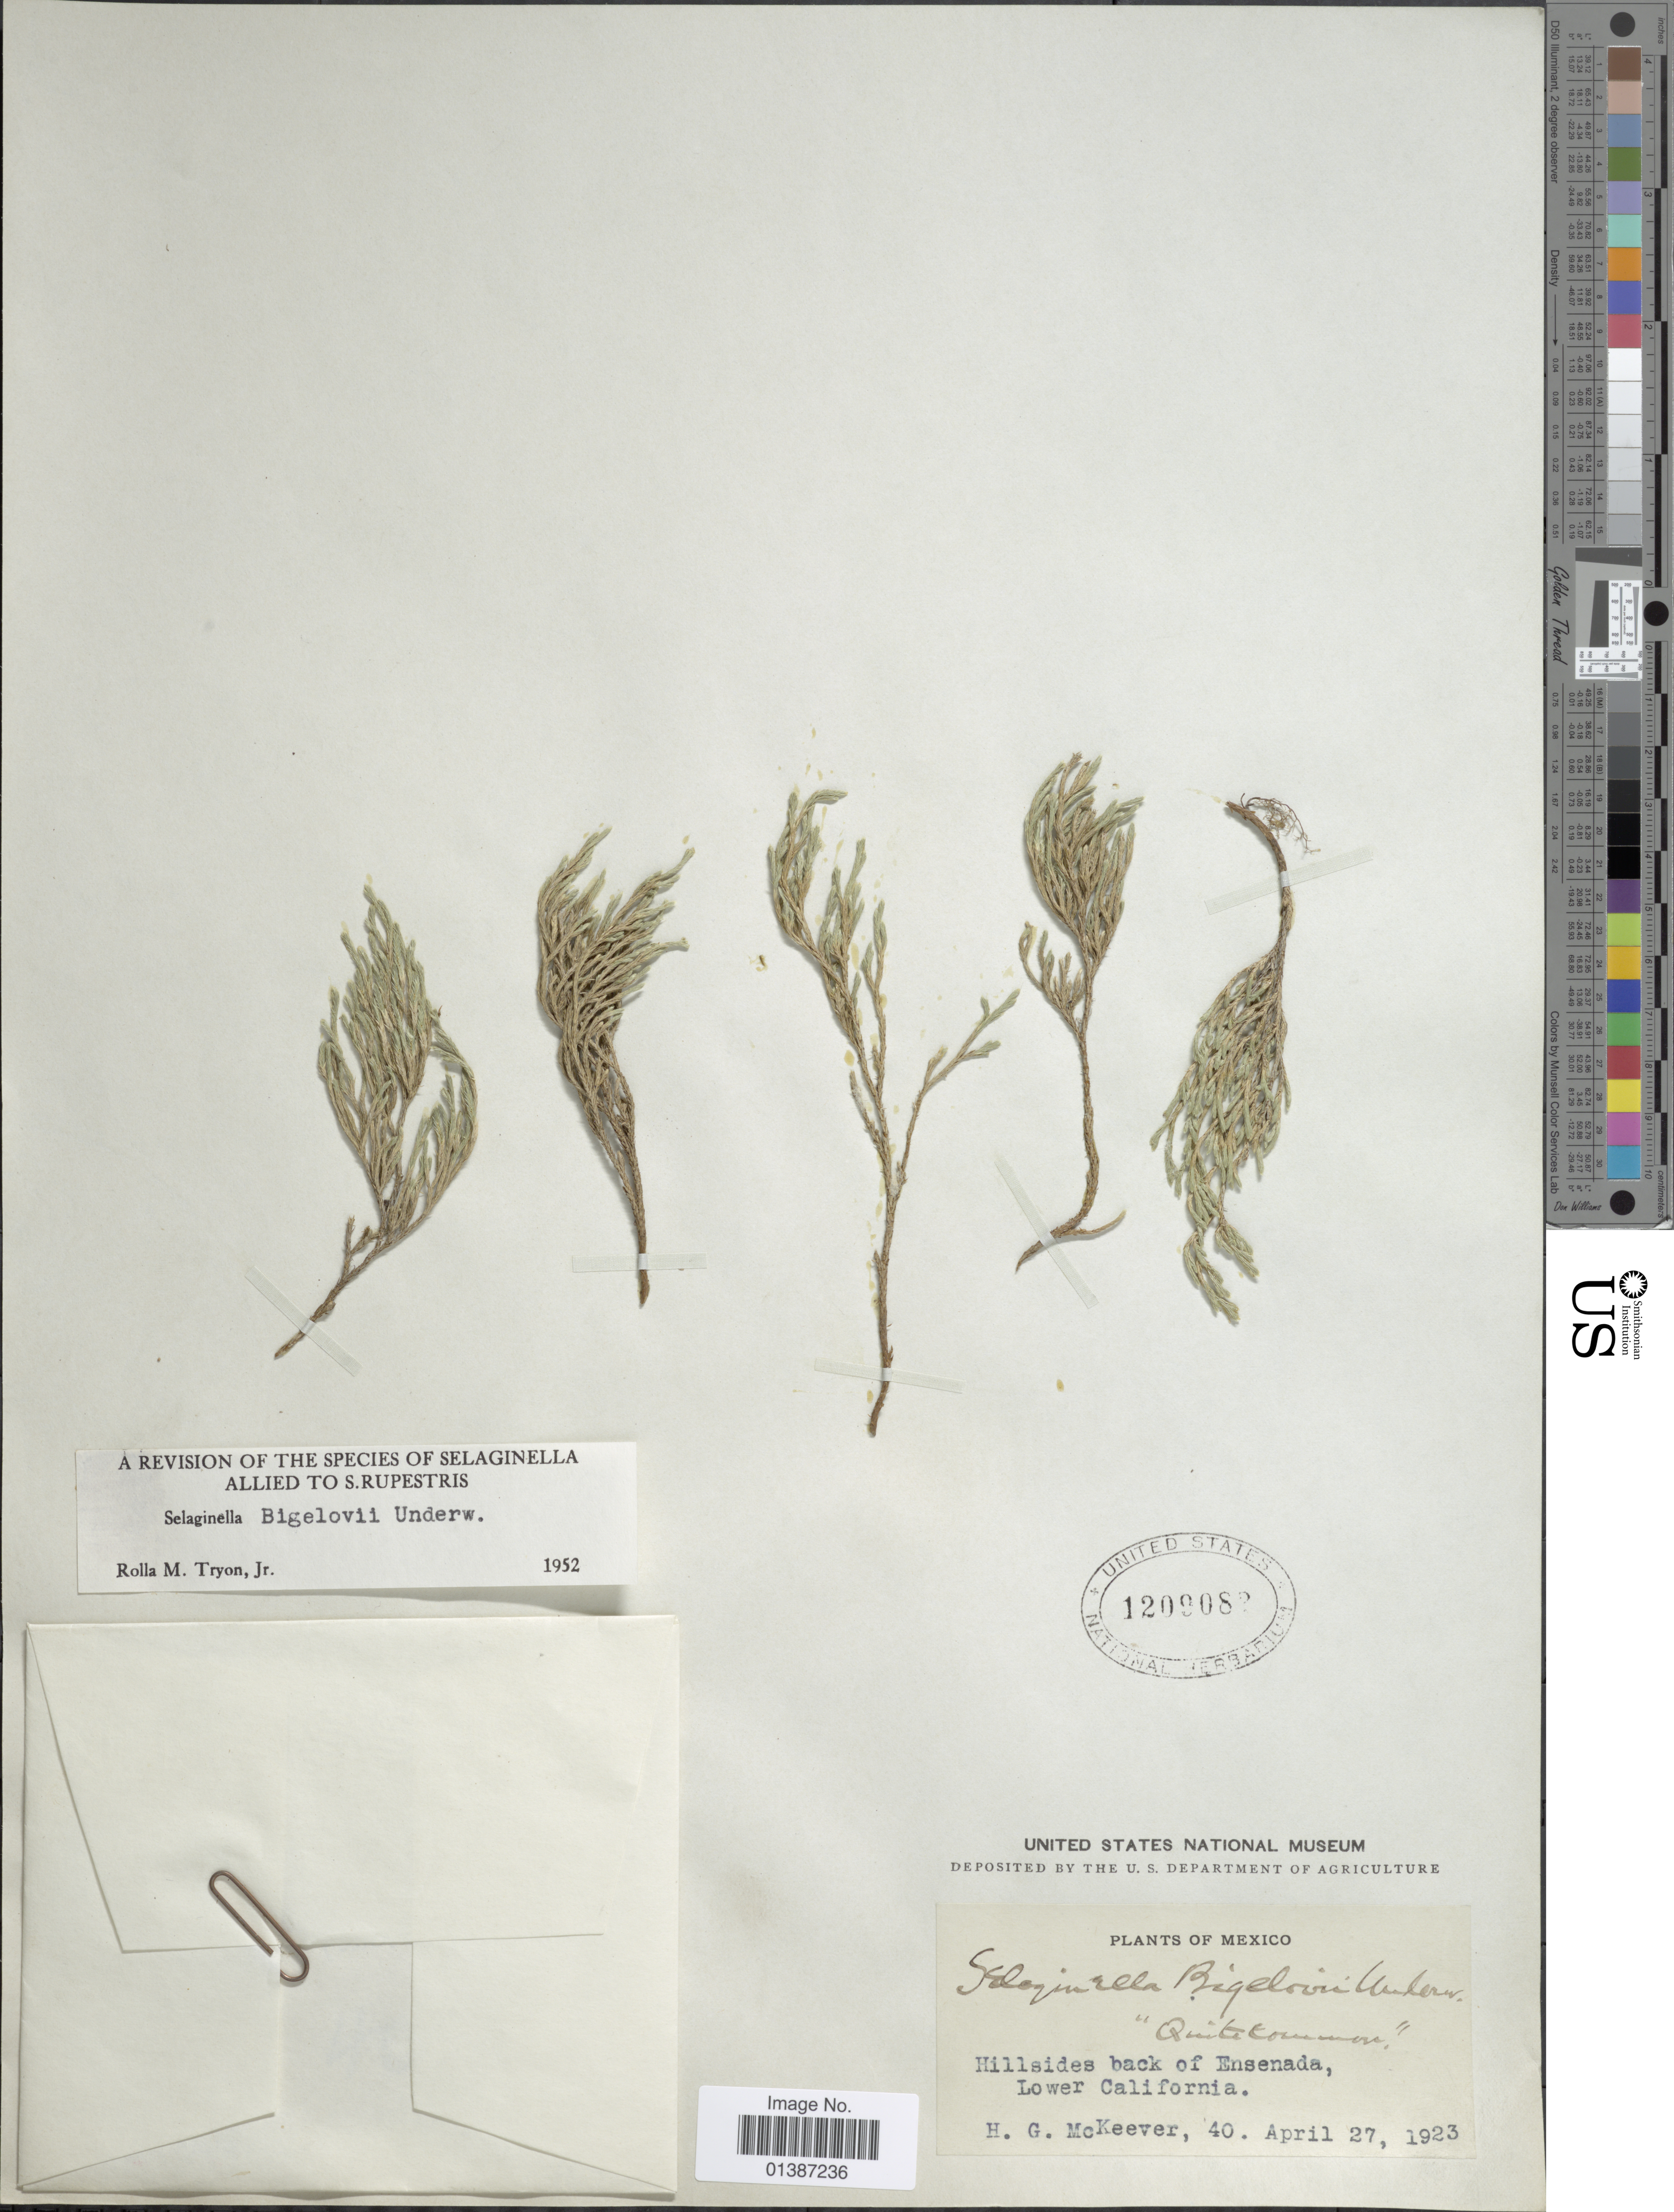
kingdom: Plantae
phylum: Tracheophyta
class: Lycopodiopsida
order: Selaginellales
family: Selaginellaceae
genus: Selaginella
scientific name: Selaginella bigelovii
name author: Underw.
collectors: H. McKeever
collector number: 40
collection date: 1923-04-27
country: Mexico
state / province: Baja California Norte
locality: Hillside back of Ensenada, Lower California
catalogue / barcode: US 1209088